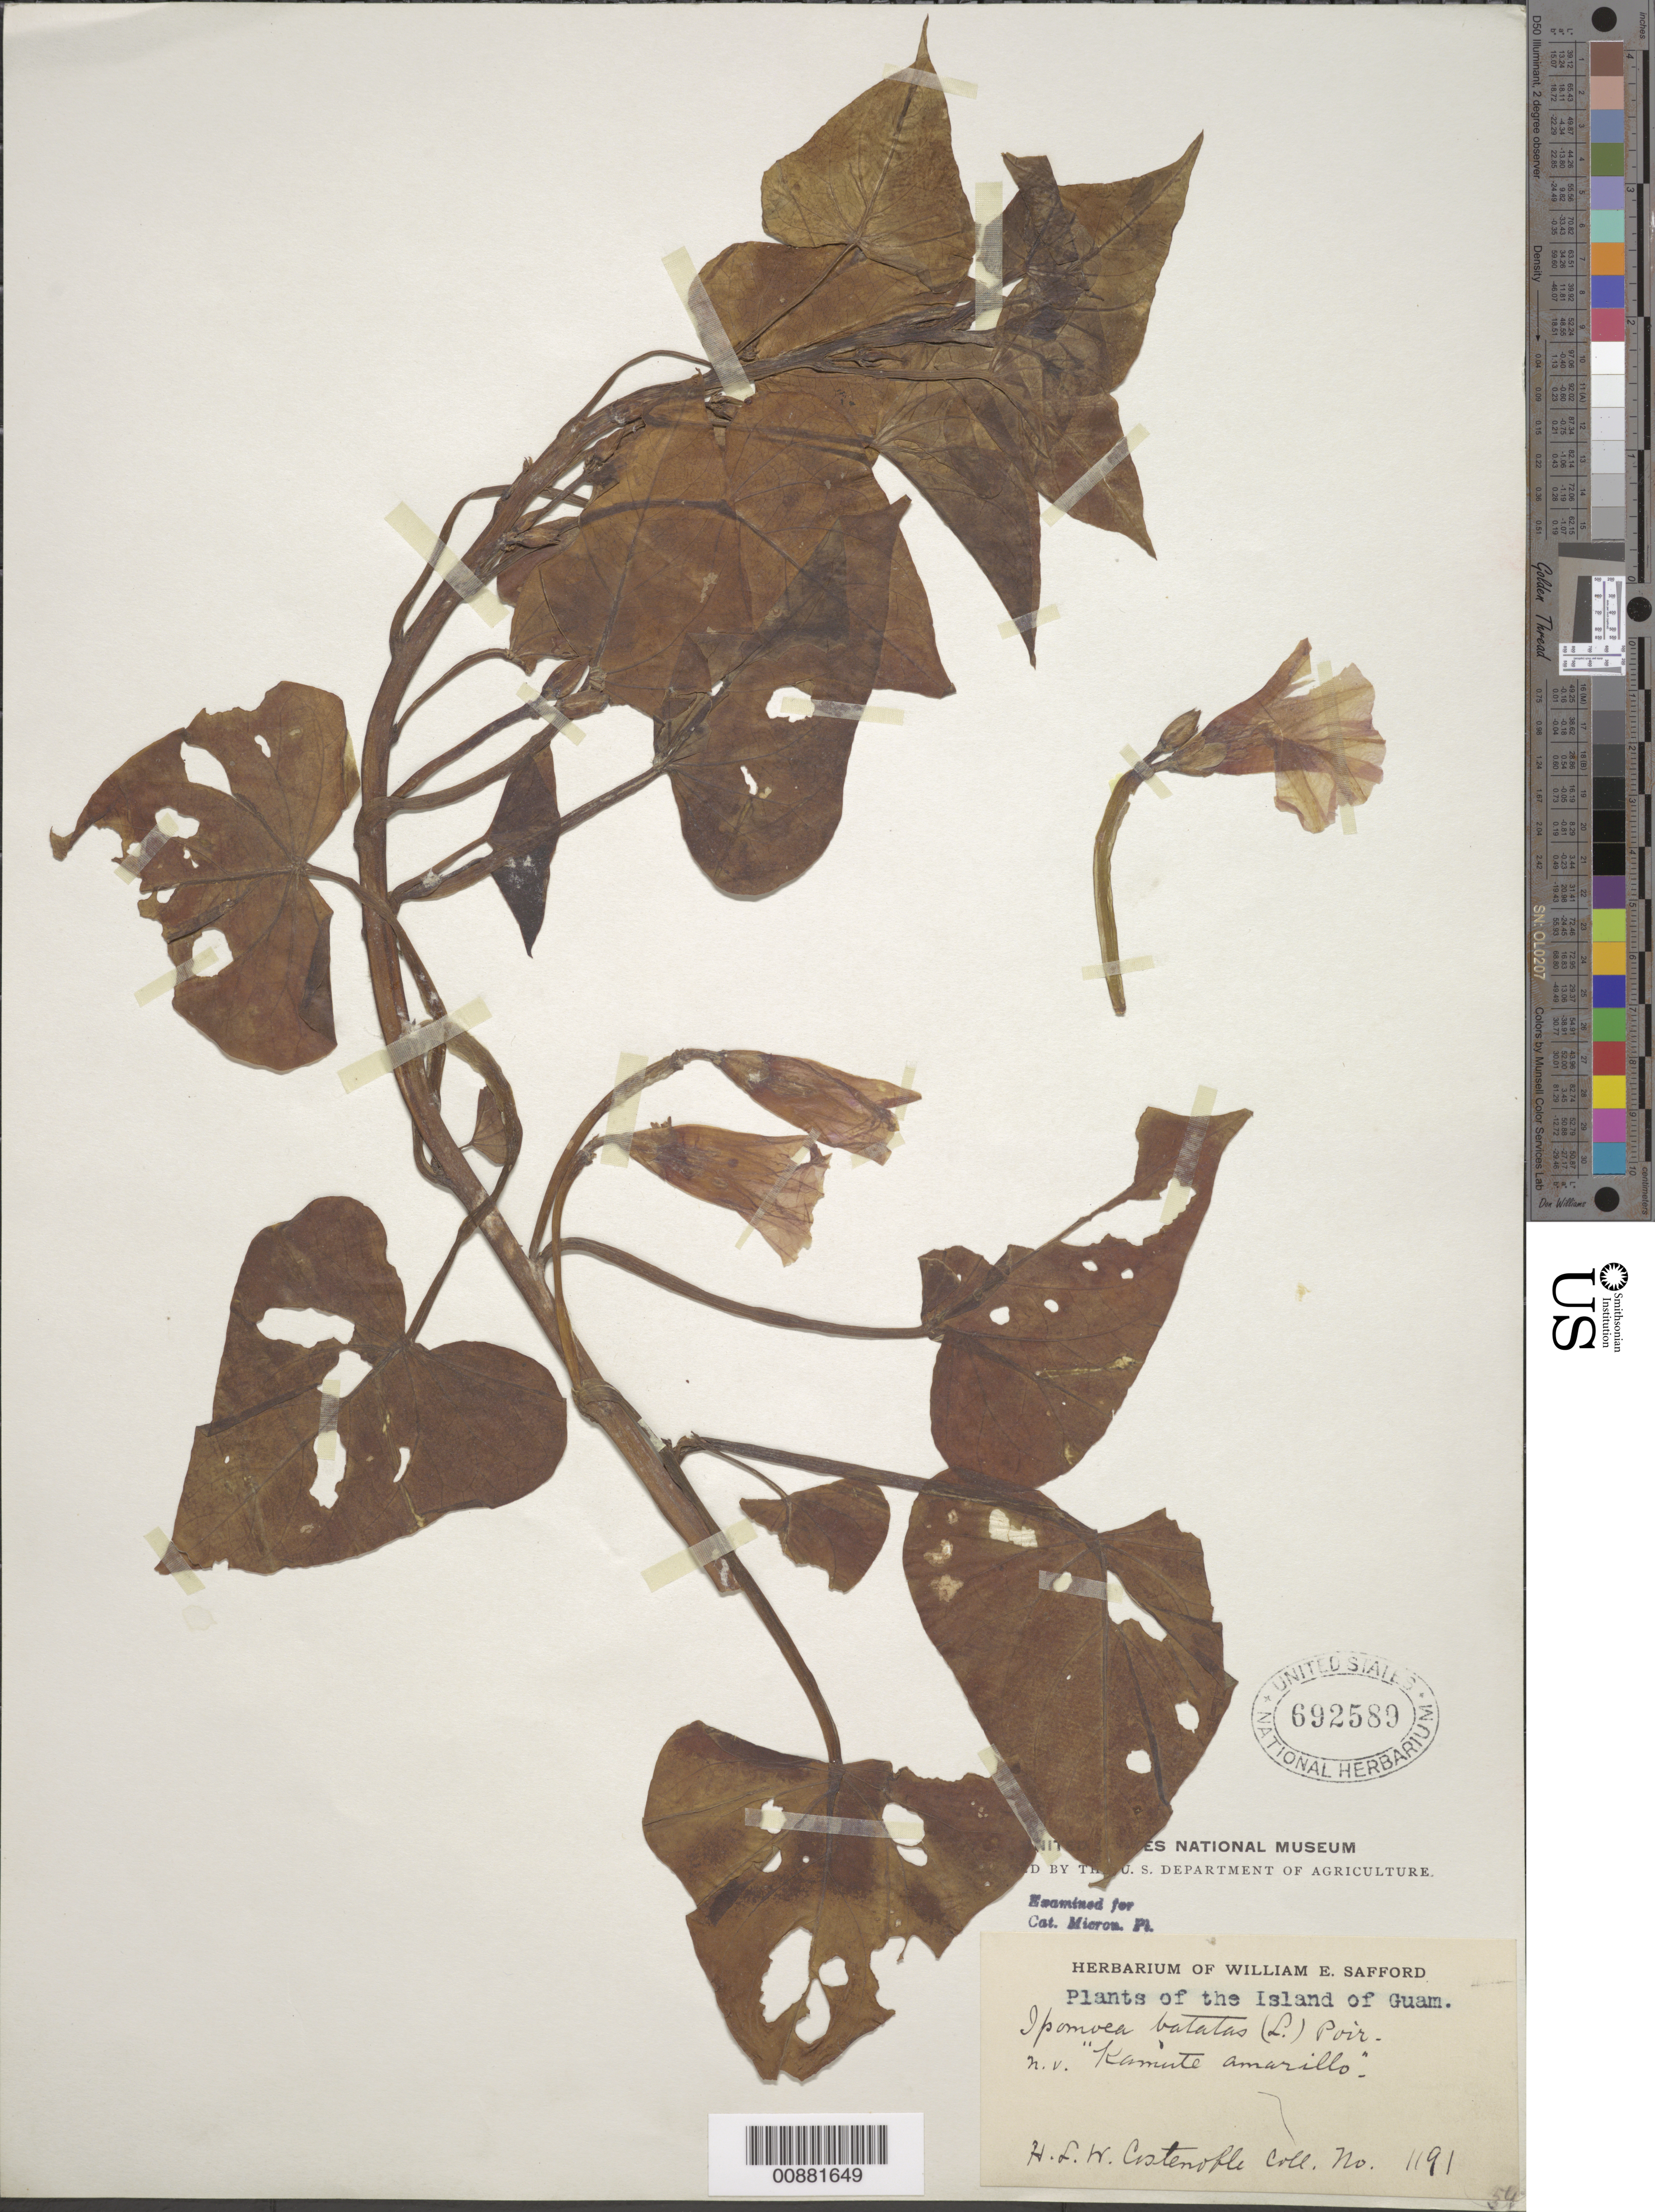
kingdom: Plantae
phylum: Tracheophyta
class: Magnoliopsida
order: Solanales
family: Convolvulaceae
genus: Ipomoea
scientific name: Ipomoea batatas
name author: (L.) Lam.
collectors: H. Costenoble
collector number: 1191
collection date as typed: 01 Jan 1906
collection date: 1906-01-01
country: Guam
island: Guam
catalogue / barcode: US 692589